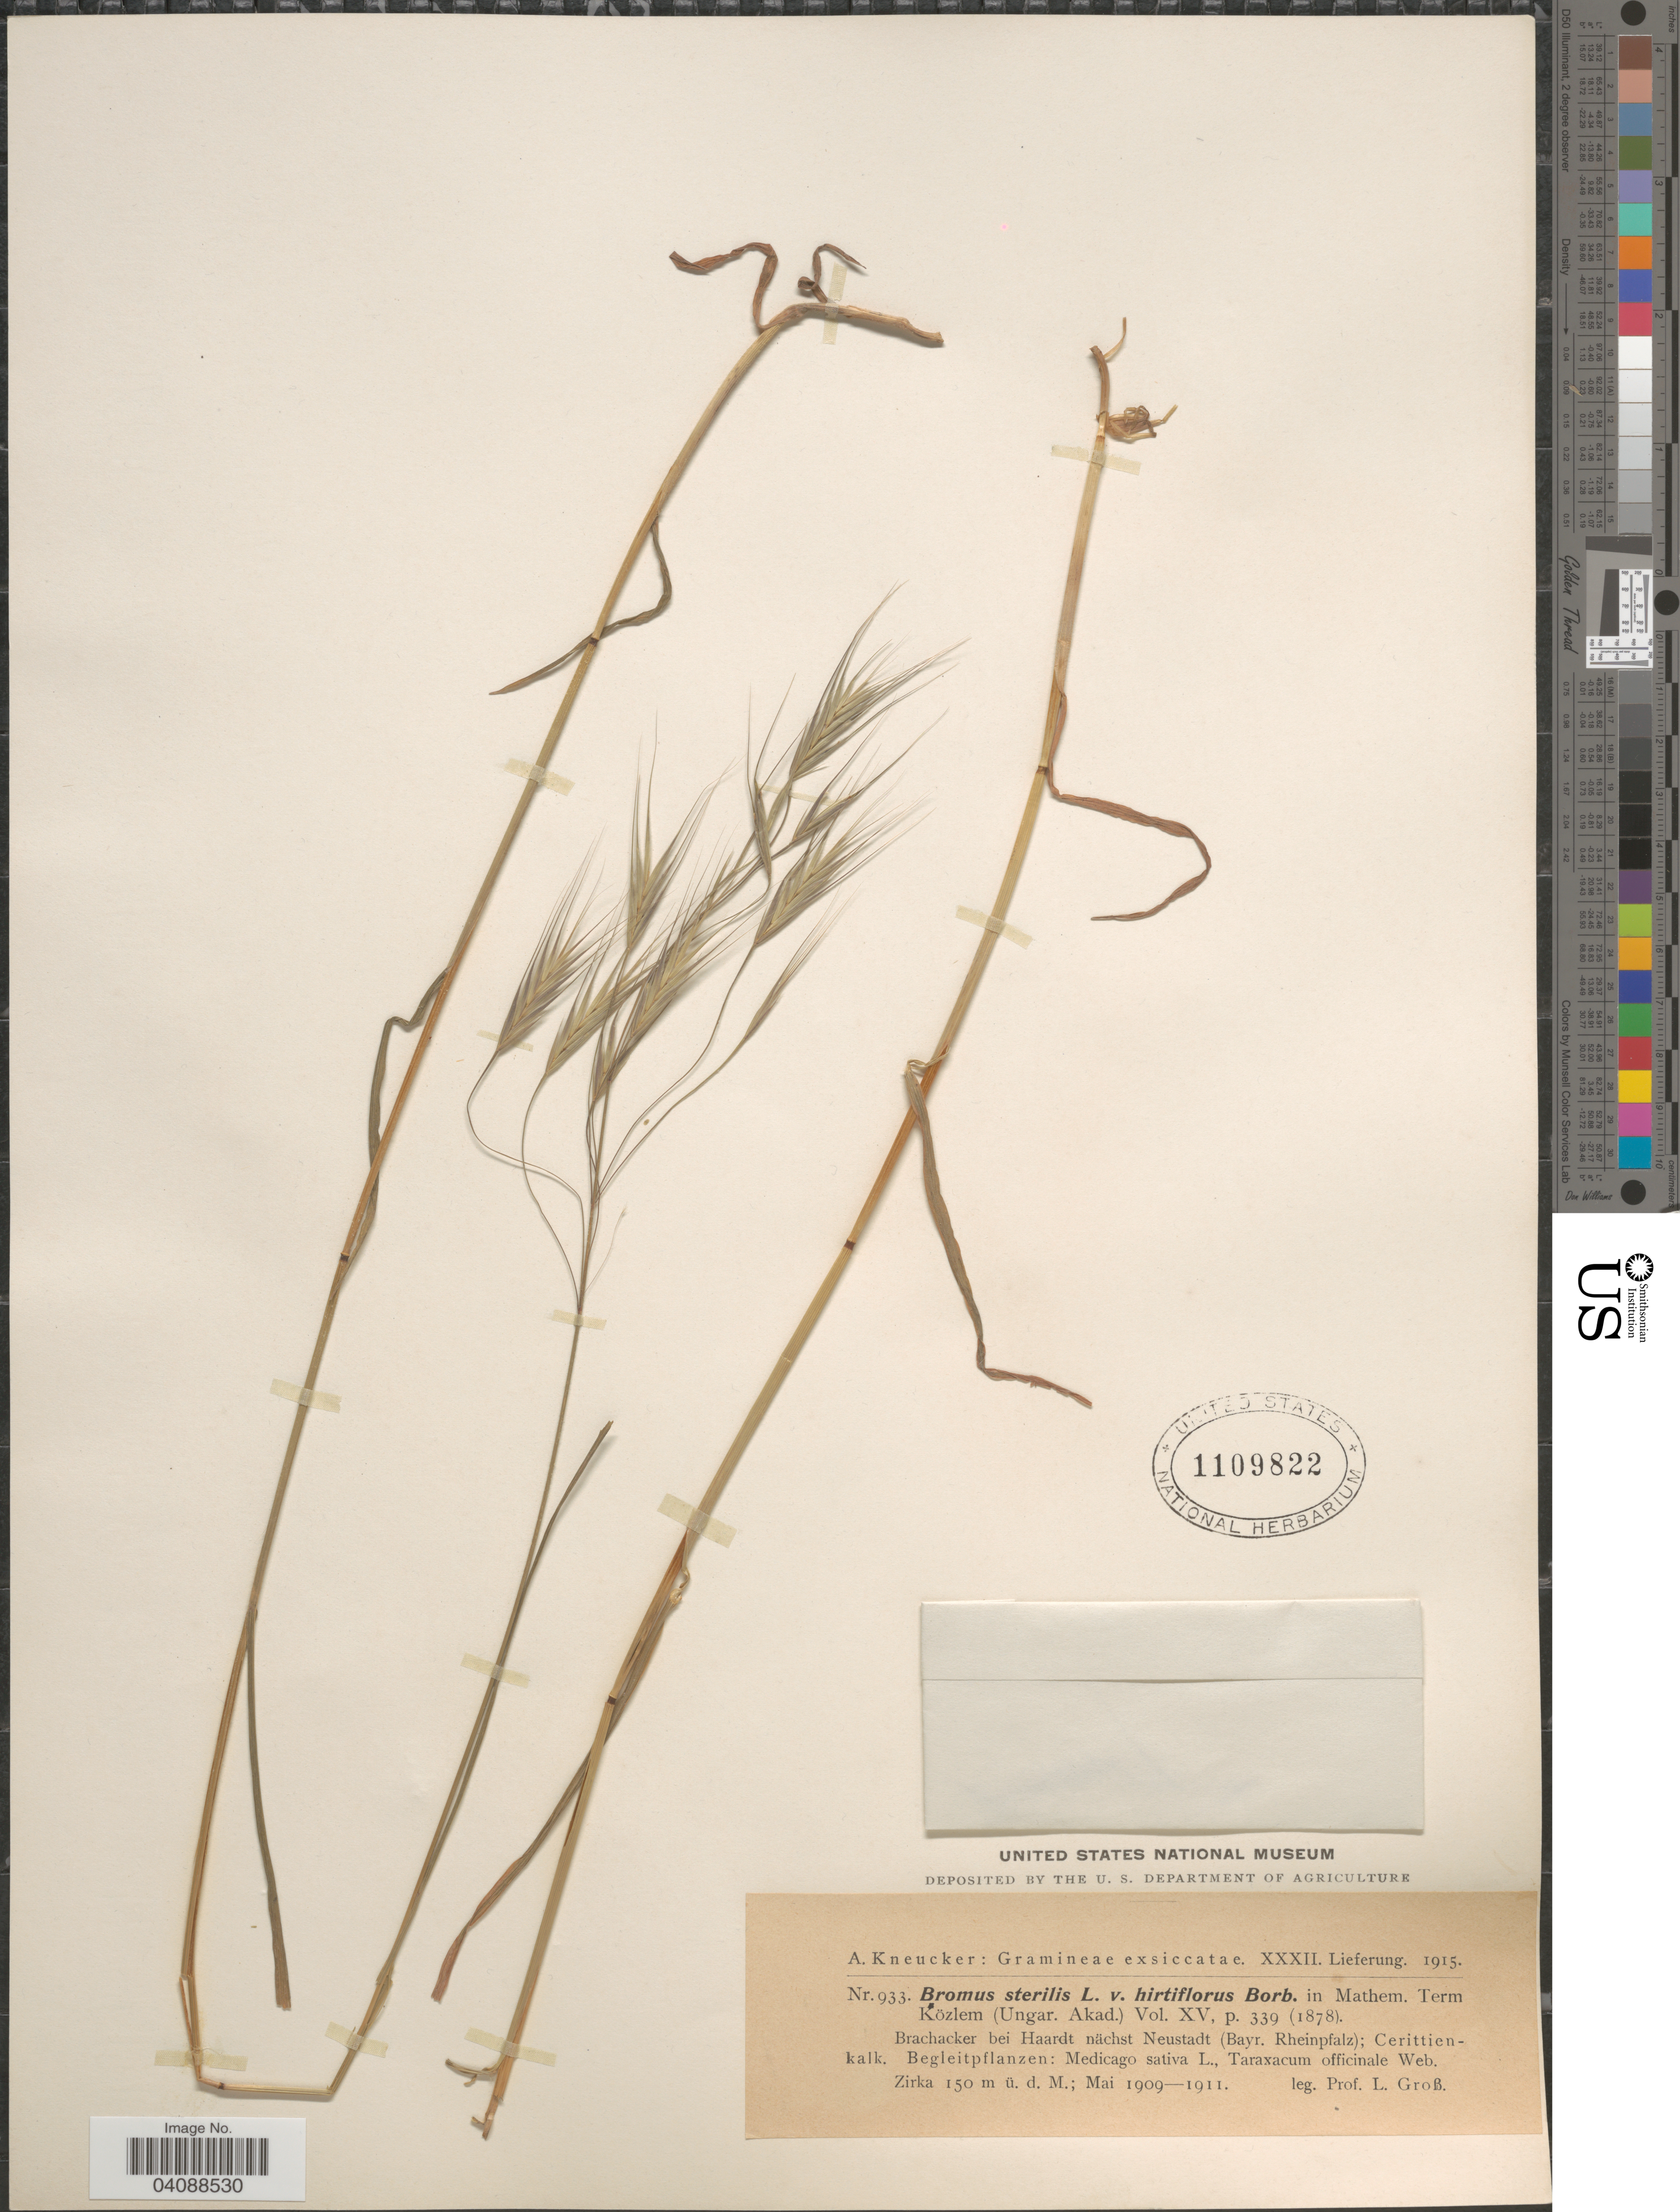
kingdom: Plantae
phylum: Tracheophyta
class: Liliopsida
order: Poales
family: Poaceae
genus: Bromus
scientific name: Bromus sterilis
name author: L.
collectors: L. Gross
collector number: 933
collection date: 1909-05/1911-05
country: Germany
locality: Brachacker bei Haardt nächst Neustadt (Bayr. Rheinpfalz); Cerittienkalk.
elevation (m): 150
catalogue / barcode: US 1109822